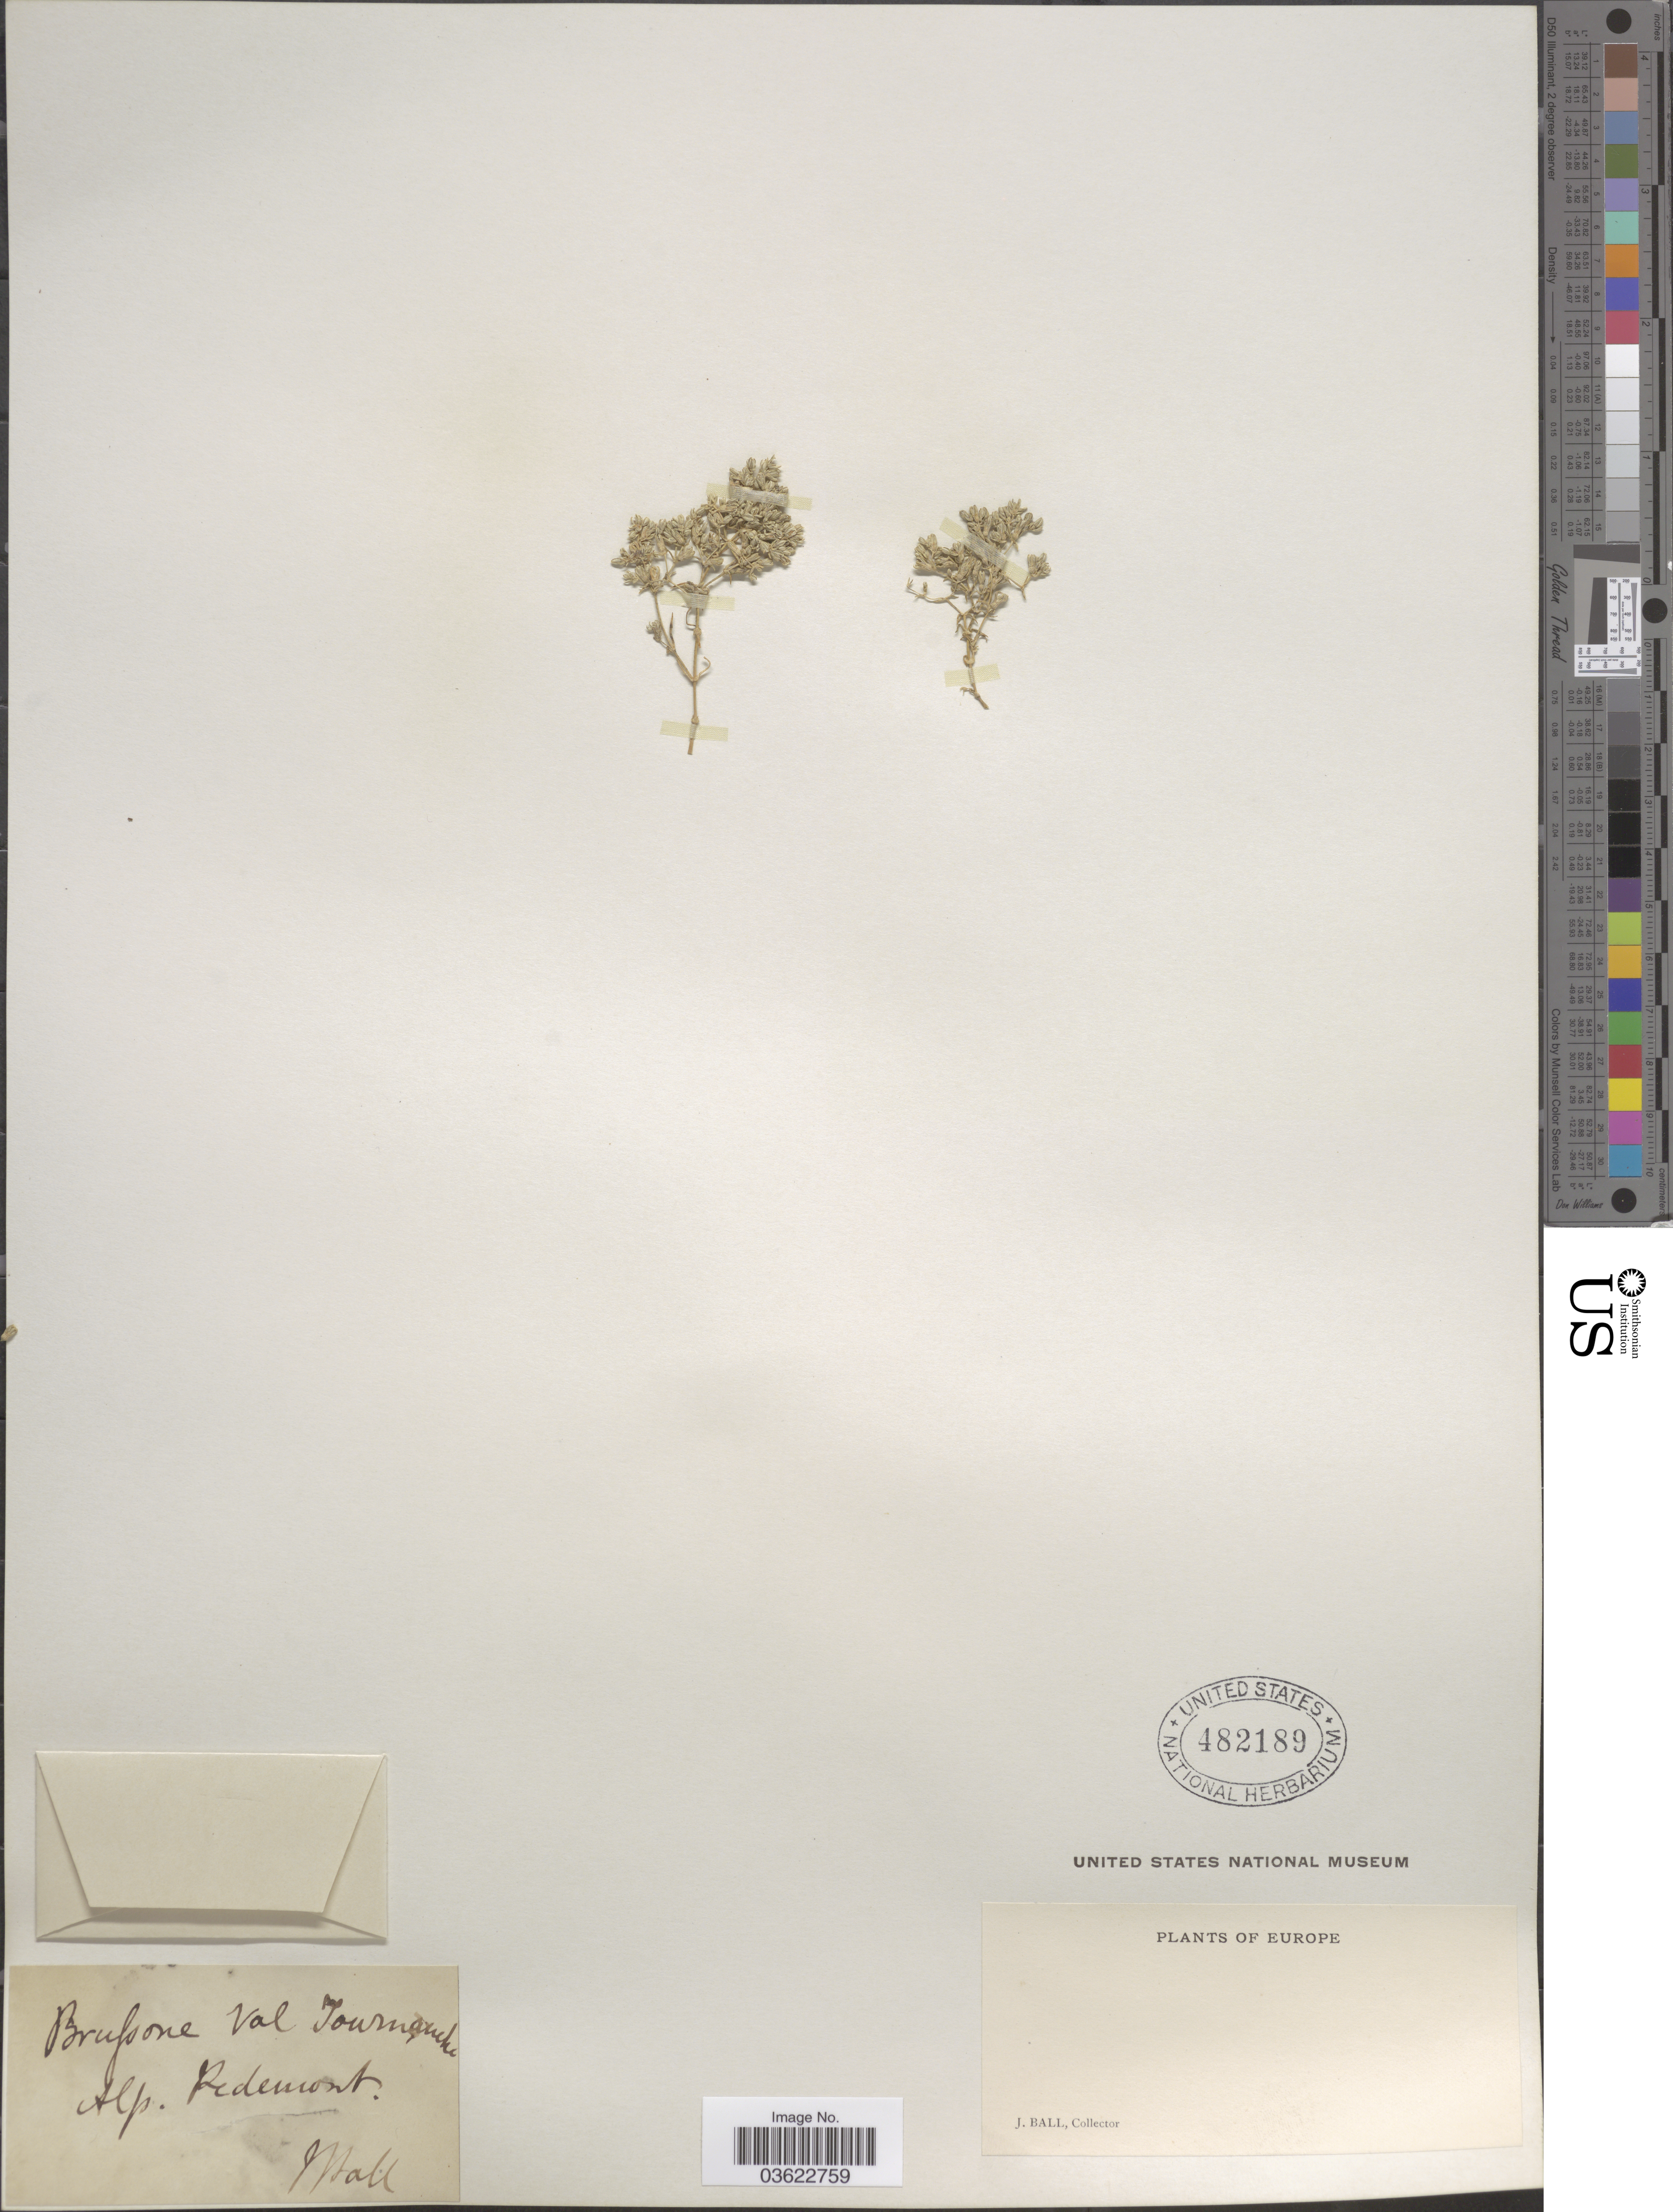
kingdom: Plantae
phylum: Tracheophyta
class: Magnoliopsida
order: Caryophyllales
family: Caryophyllaceae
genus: Arenaria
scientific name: Arenaria sp.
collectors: J. Ball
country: Italy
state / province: Piedmont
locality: Brussone Val Tournanche Alp. Pedemont. Europe.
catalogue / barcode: US 482189